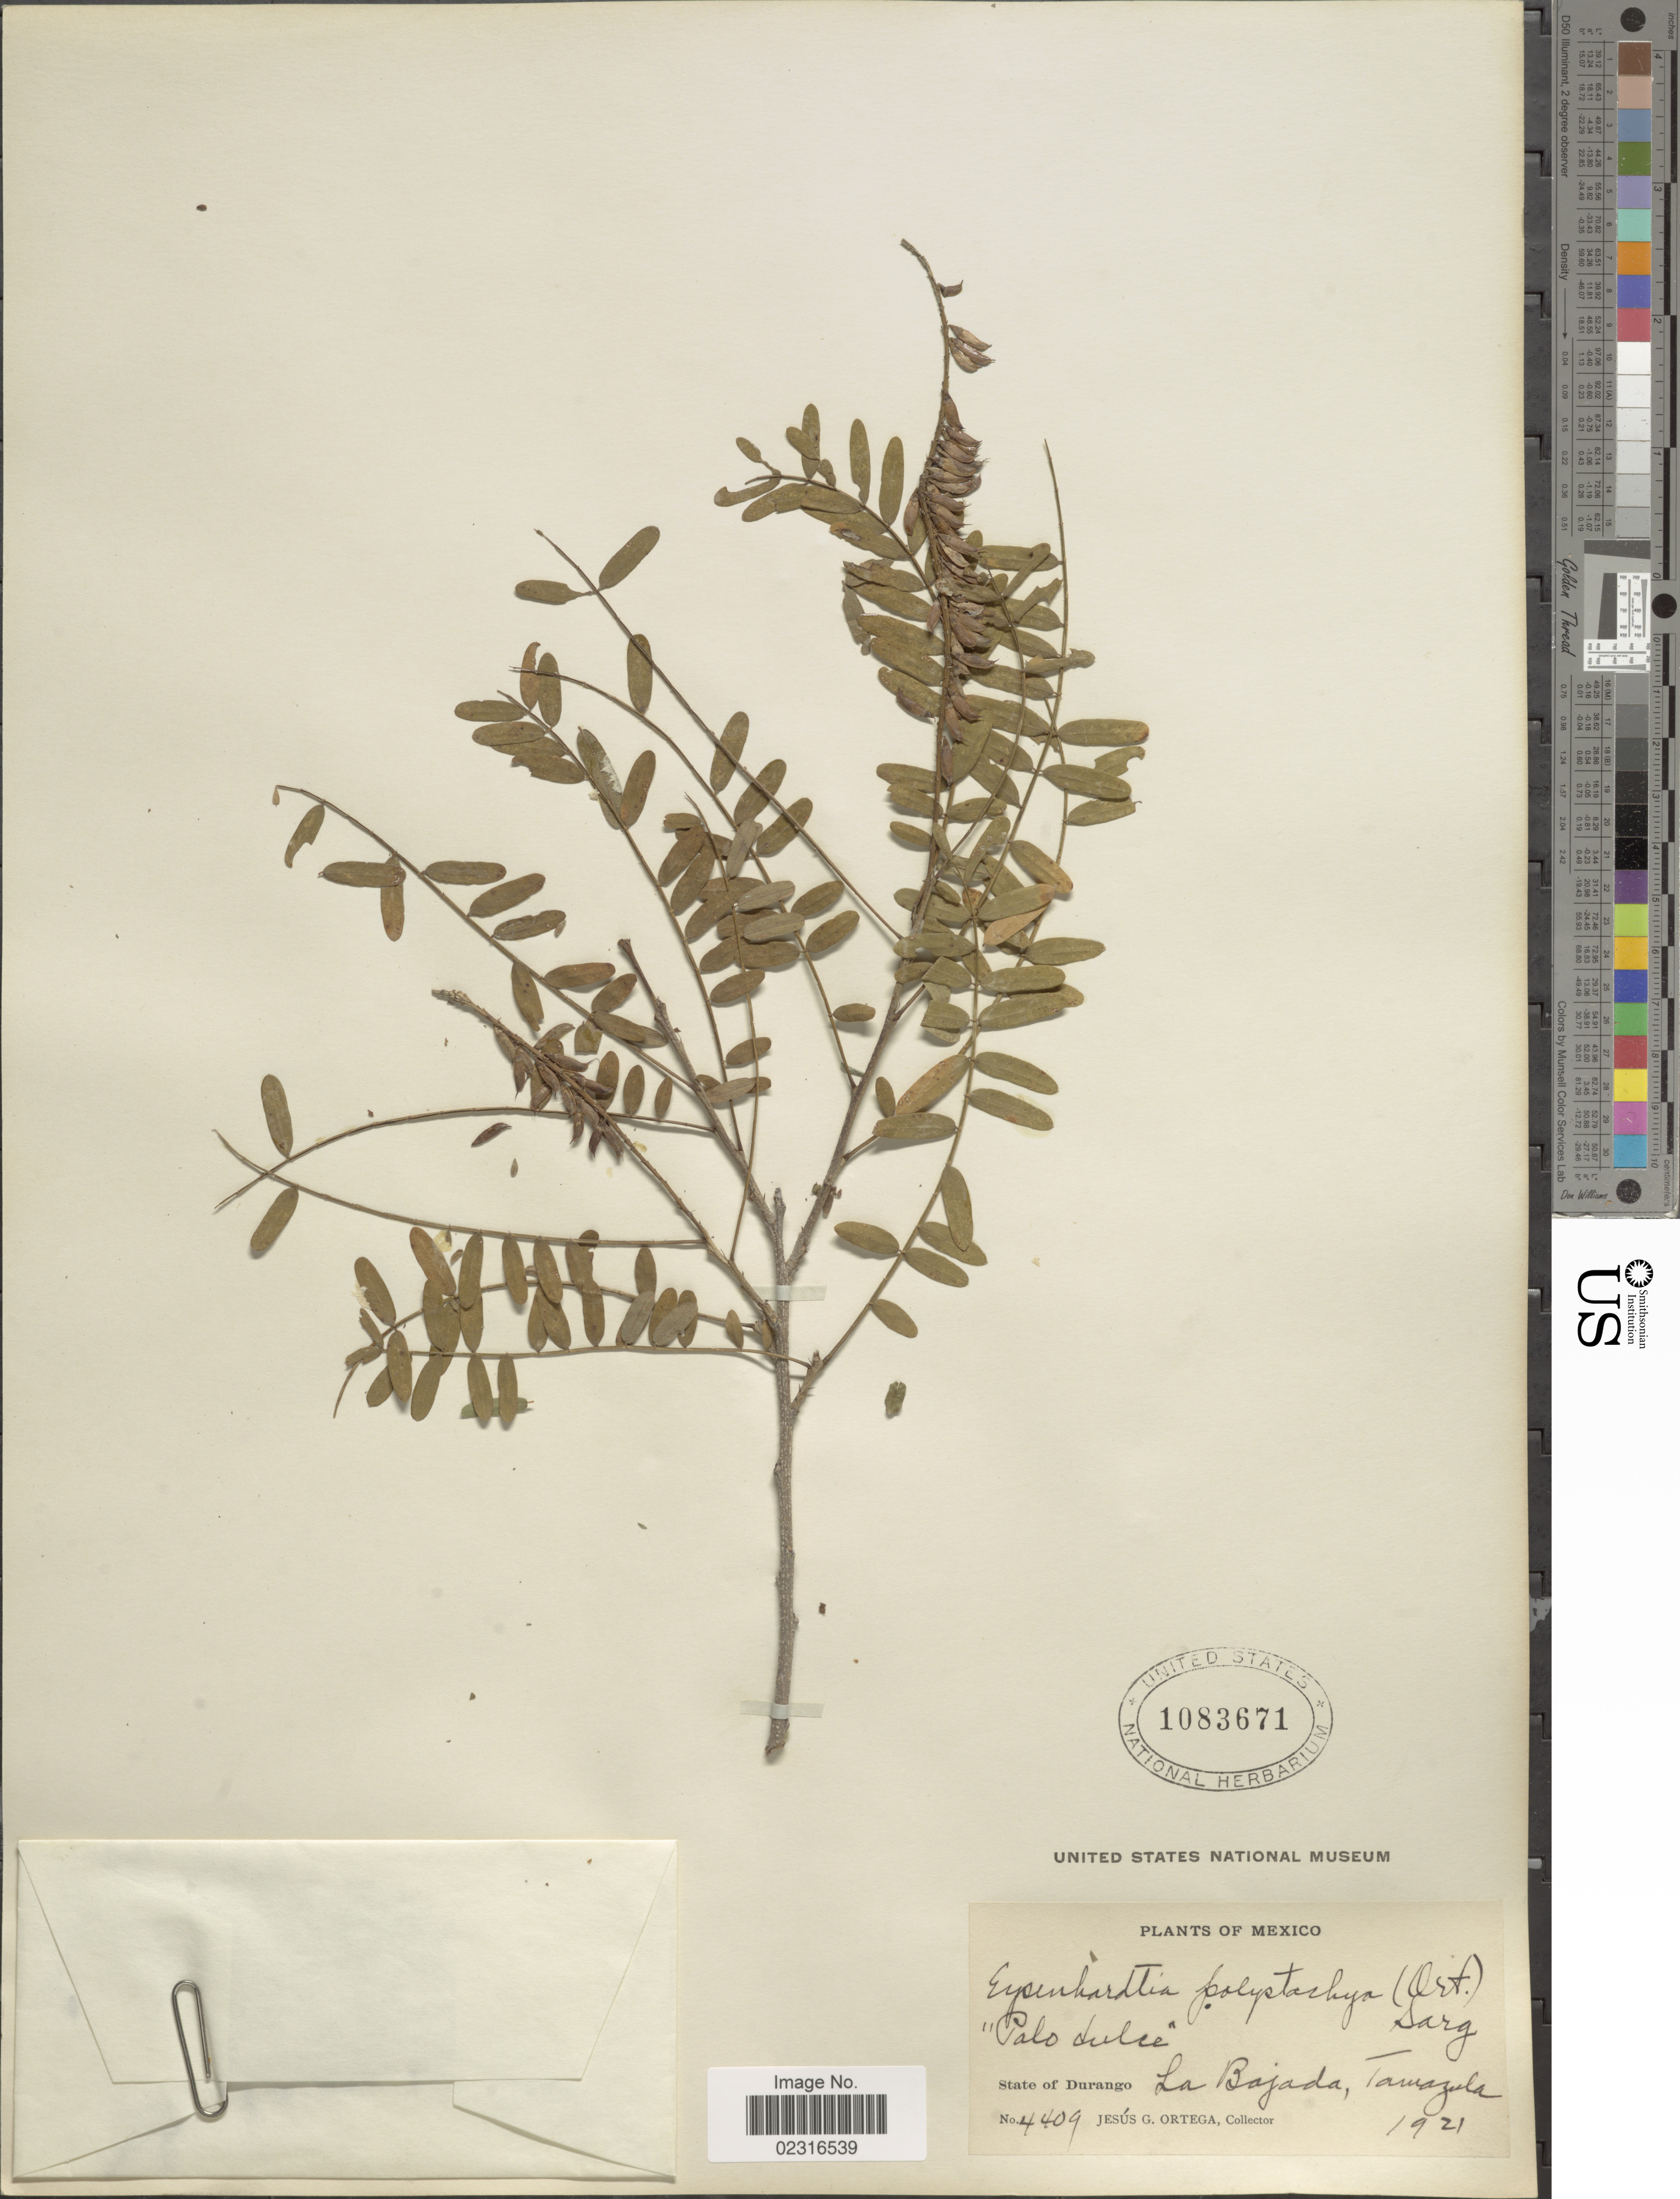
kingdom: Plantae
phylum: Tracheophyta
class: Magnoliopsida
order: Fabales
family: Fabaceae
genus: Eysenhardtia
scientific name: Eysenhardtia polystachya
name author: (Ortega) Sarg.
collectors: J. Ortega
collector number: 4409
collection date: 1921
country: Mexico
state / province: Durango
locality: La Bajada, Tamazula.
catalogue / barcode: US 1083671